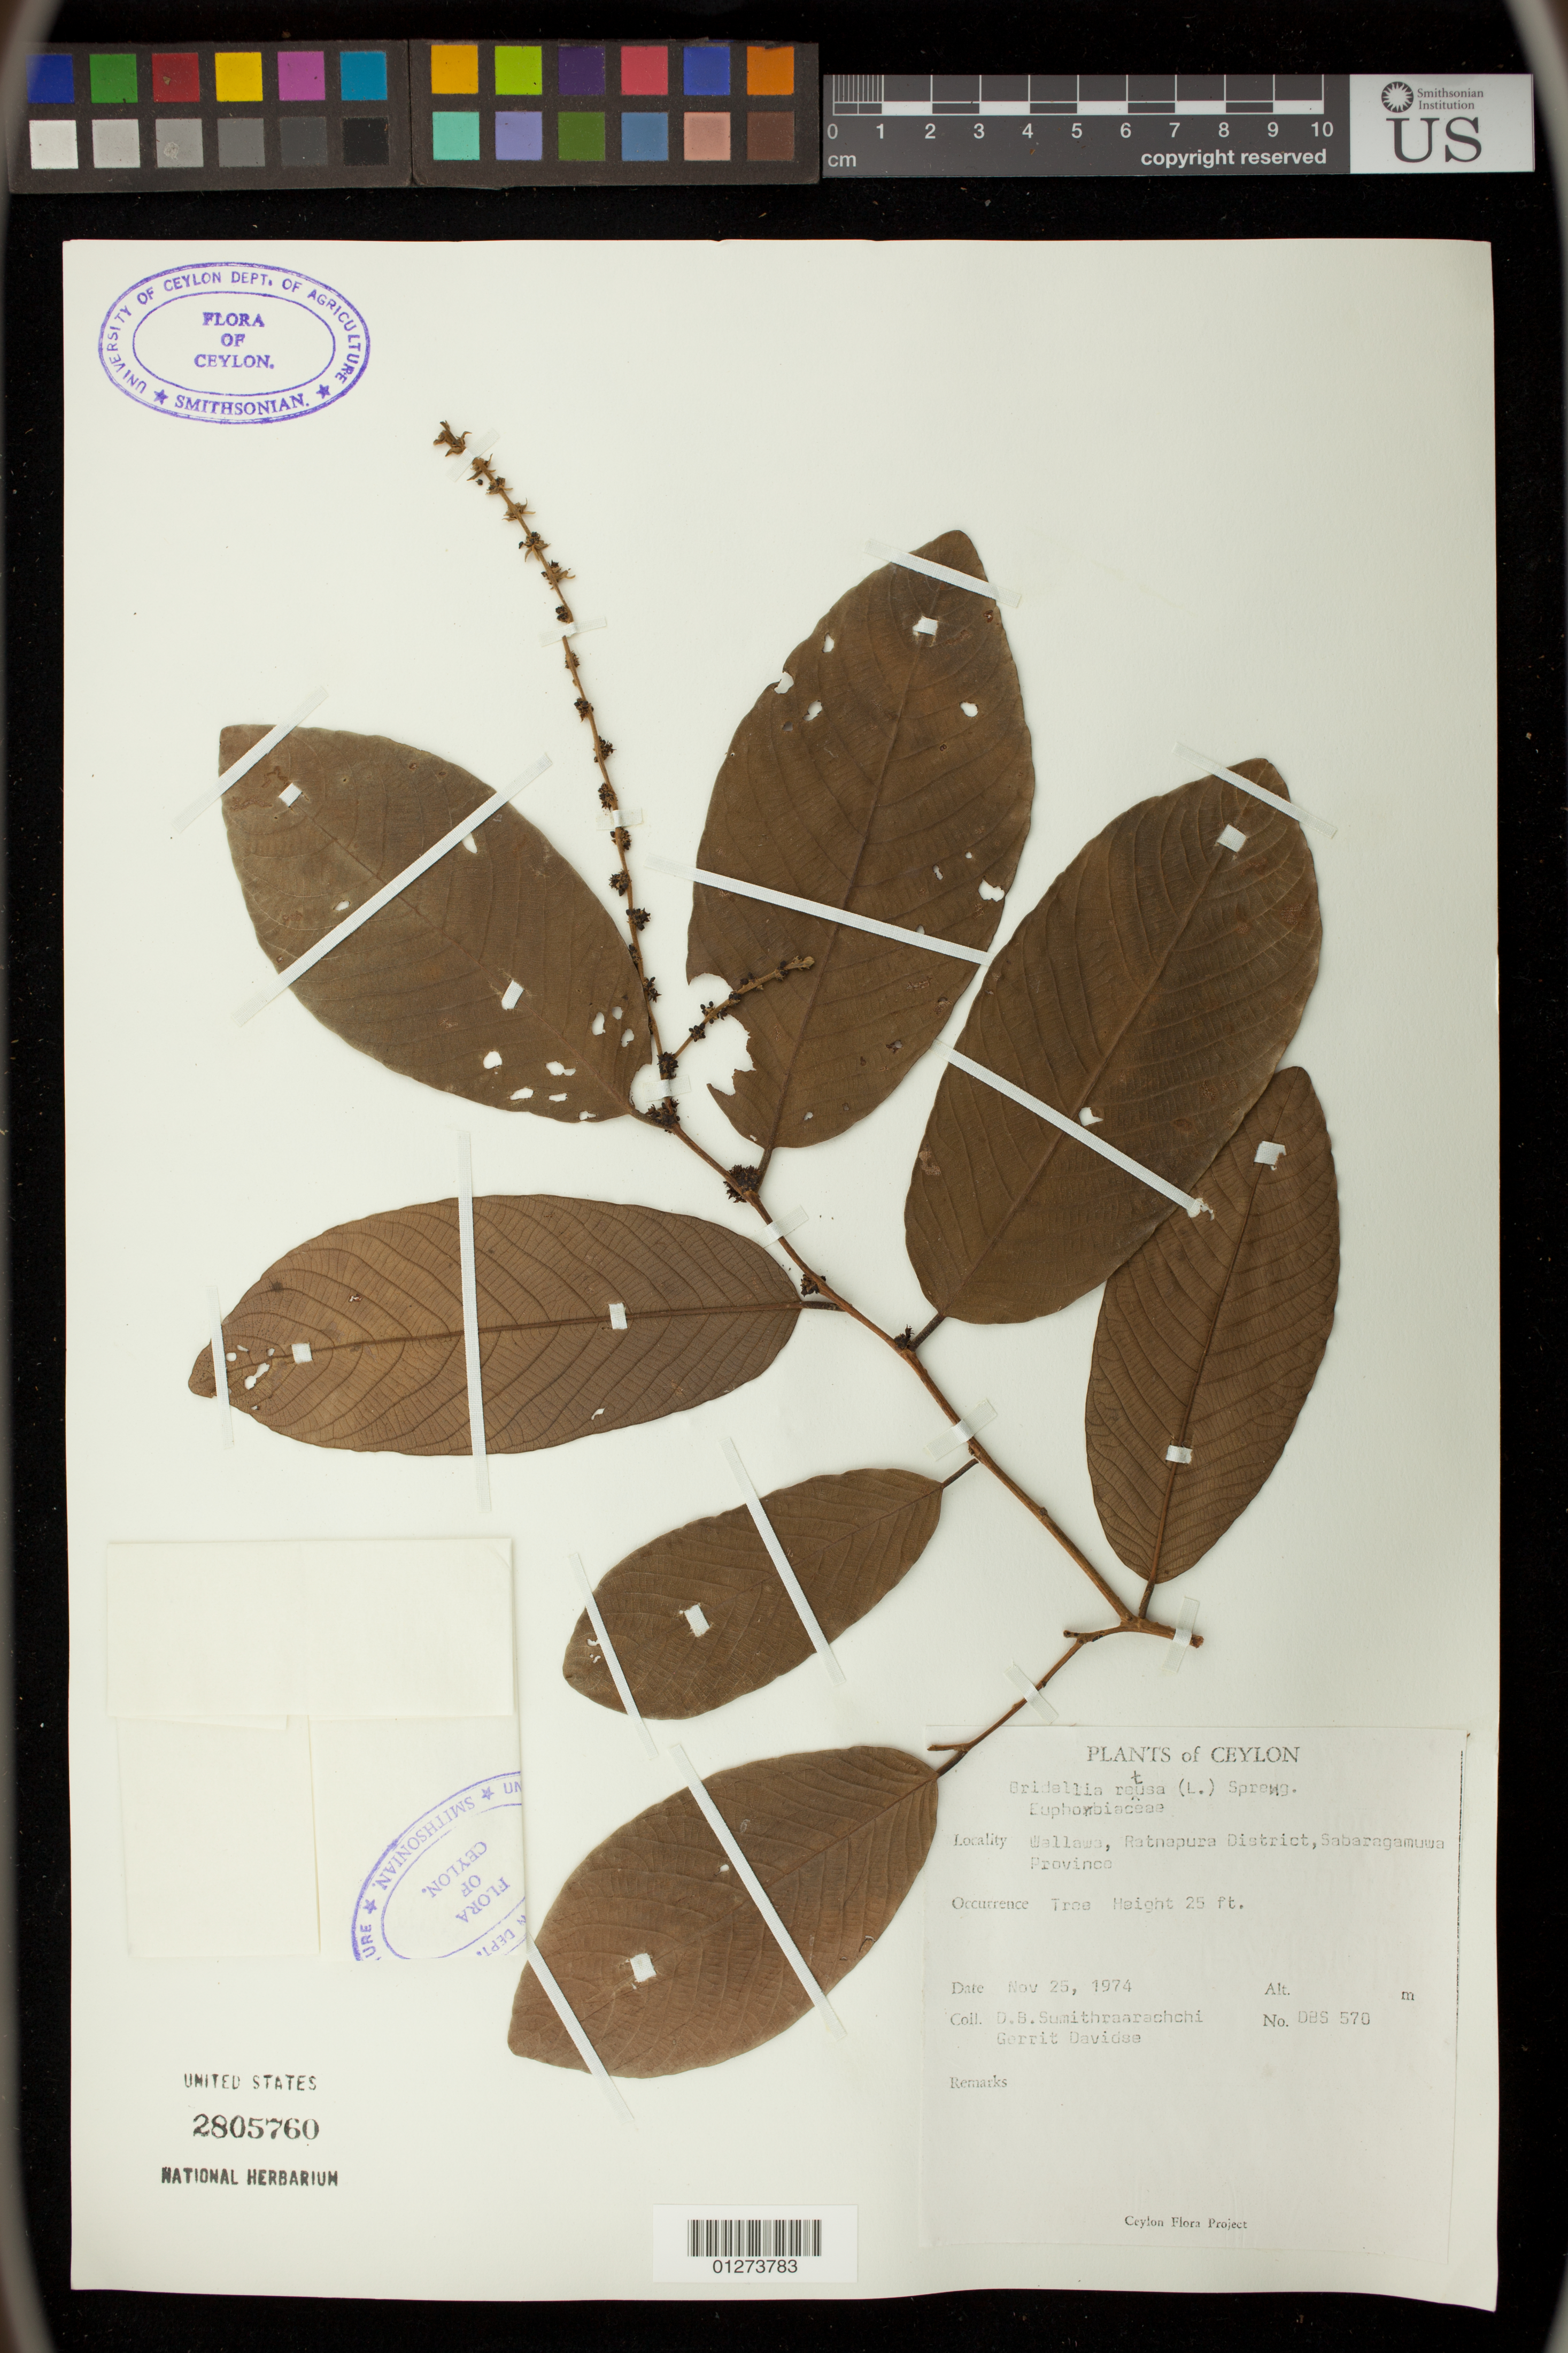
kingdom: Plantae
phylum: Tracheophyta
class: Magnoliopsida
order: Malpighiales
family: Phyllanthaceae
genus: Bridelia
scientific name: Bridelia retusa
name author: (L.) A. Juss.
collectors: D. B. Sumithraarachchi & G. Davidse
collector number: DBS 570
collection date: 1974-11-25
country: Sri Lanka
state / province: Sabaragamuwa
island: Ceylon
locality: Ceylon: Wallawa, Ratnapura District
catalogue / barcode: US 2805760